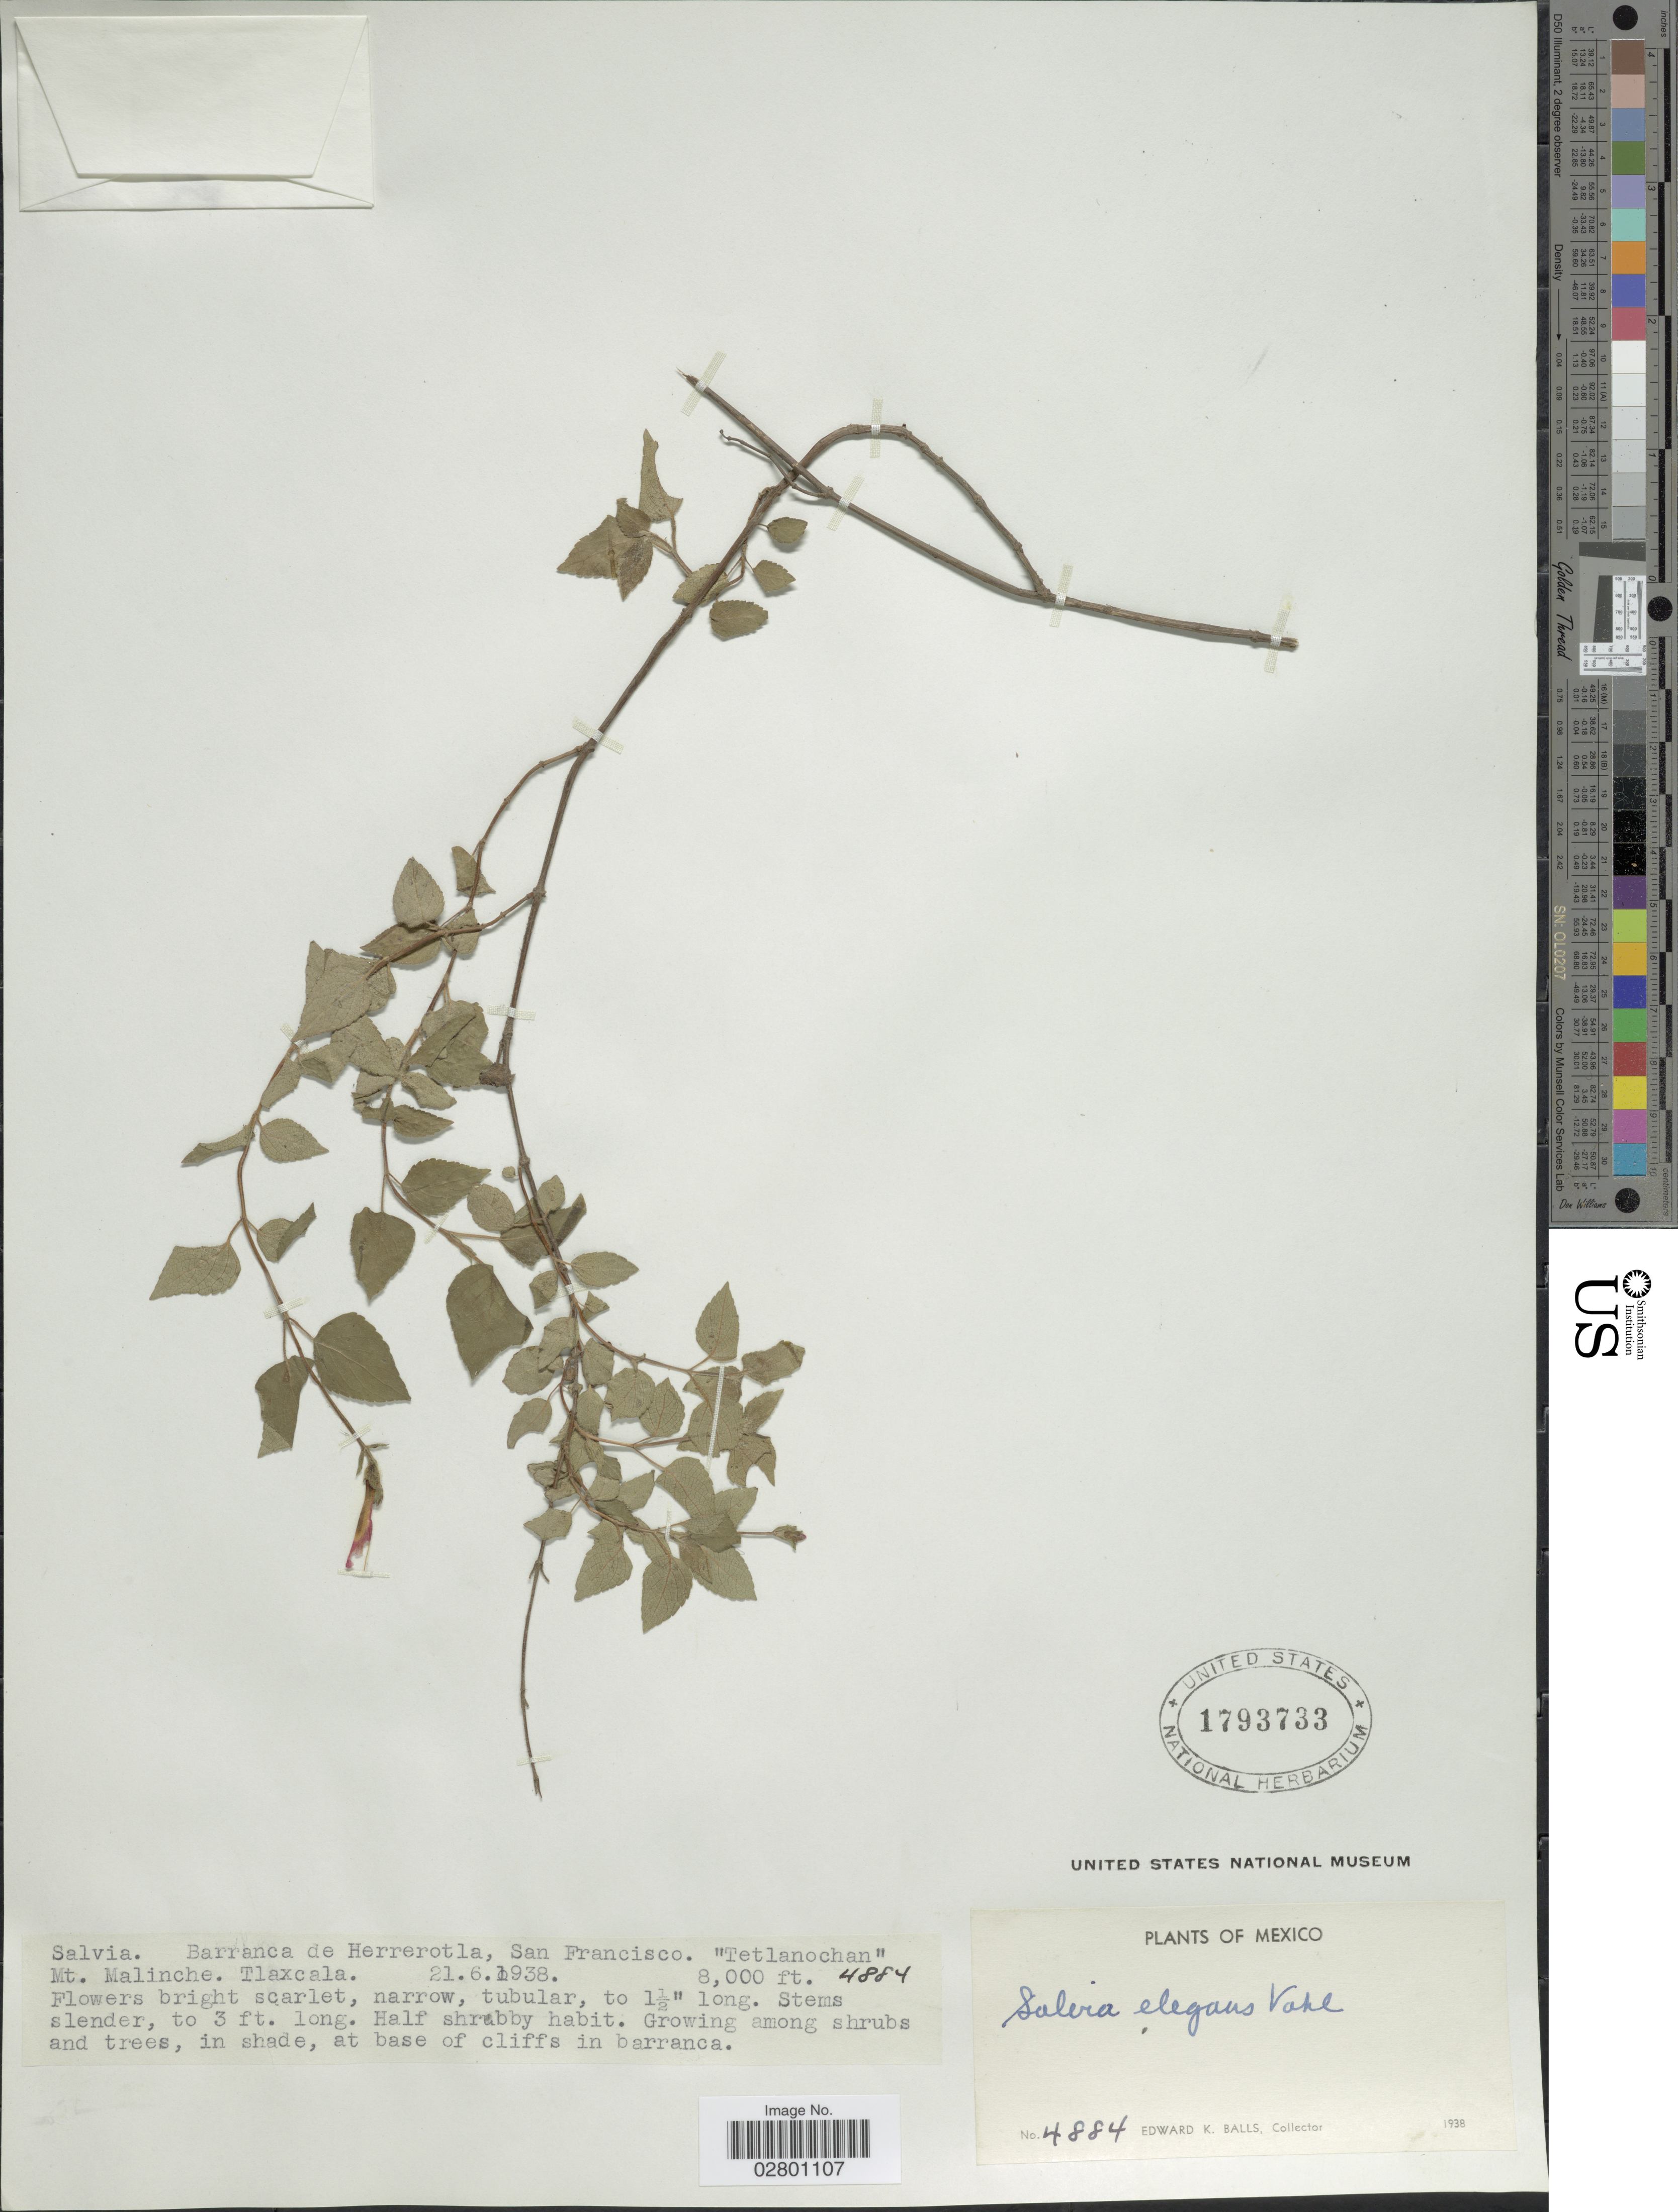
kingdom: Plantae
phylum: Tracheophyta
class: Magnoliopsida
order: Lamiales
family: Lamiaceae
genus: Salvia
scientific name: Salvia elegans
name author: Vahl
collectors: E. K. Balls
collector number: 4884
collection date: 1938-06-21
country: Mexico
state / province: Tlaxcala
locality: Barranca de Herrerotla, San Franciso. "Tetlanochan" Mt. Malinche.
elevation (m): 2438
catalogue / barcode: US 1793733